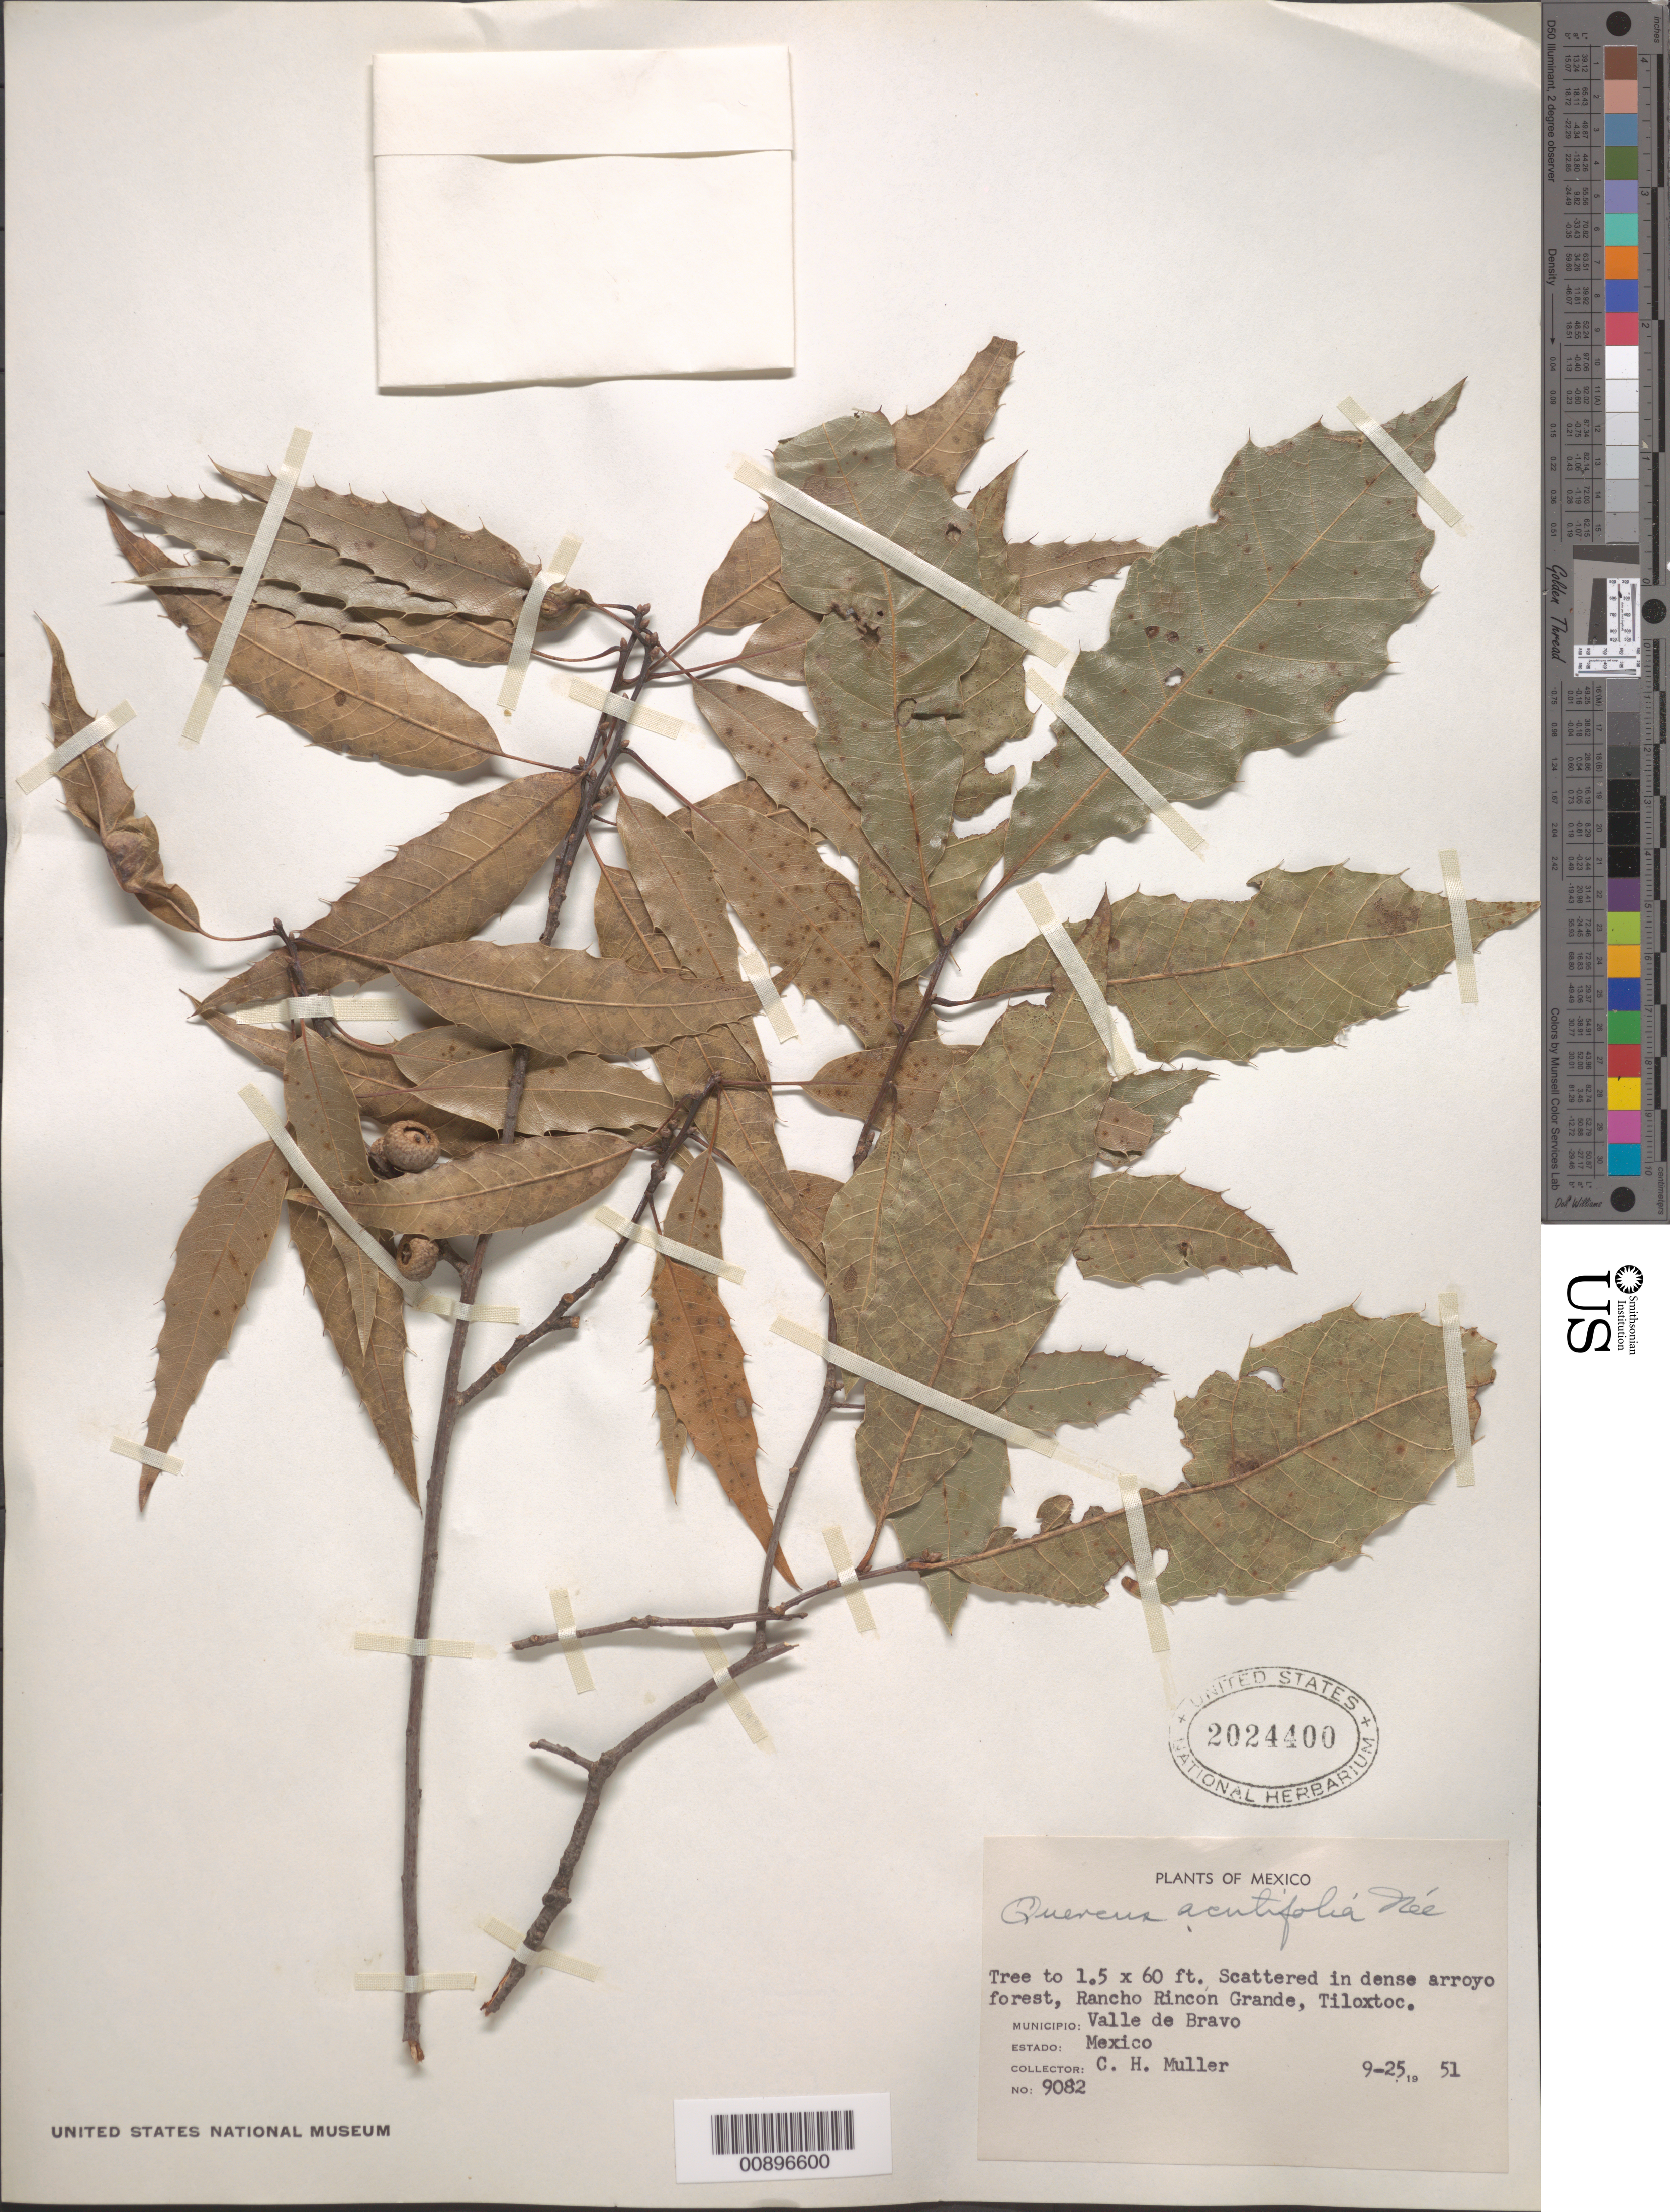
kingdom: Plantae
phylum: Tracheophyta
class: Magnoliopsida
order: Fagales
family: Fagaceae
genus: Quercus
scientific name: Quercus acutifolia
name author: Née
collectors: C. H. Muller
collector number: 9082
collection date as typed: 25 Sep 1951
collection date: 1951-09-25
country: Mexico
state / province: México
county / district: Valle de Bravo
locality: Rancho Rincón Grande, Tiloxtoc, Municipio Valle de Bravo, Estado de México.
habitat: Scattered in dense arroyo forest.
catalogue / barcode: US 2024400